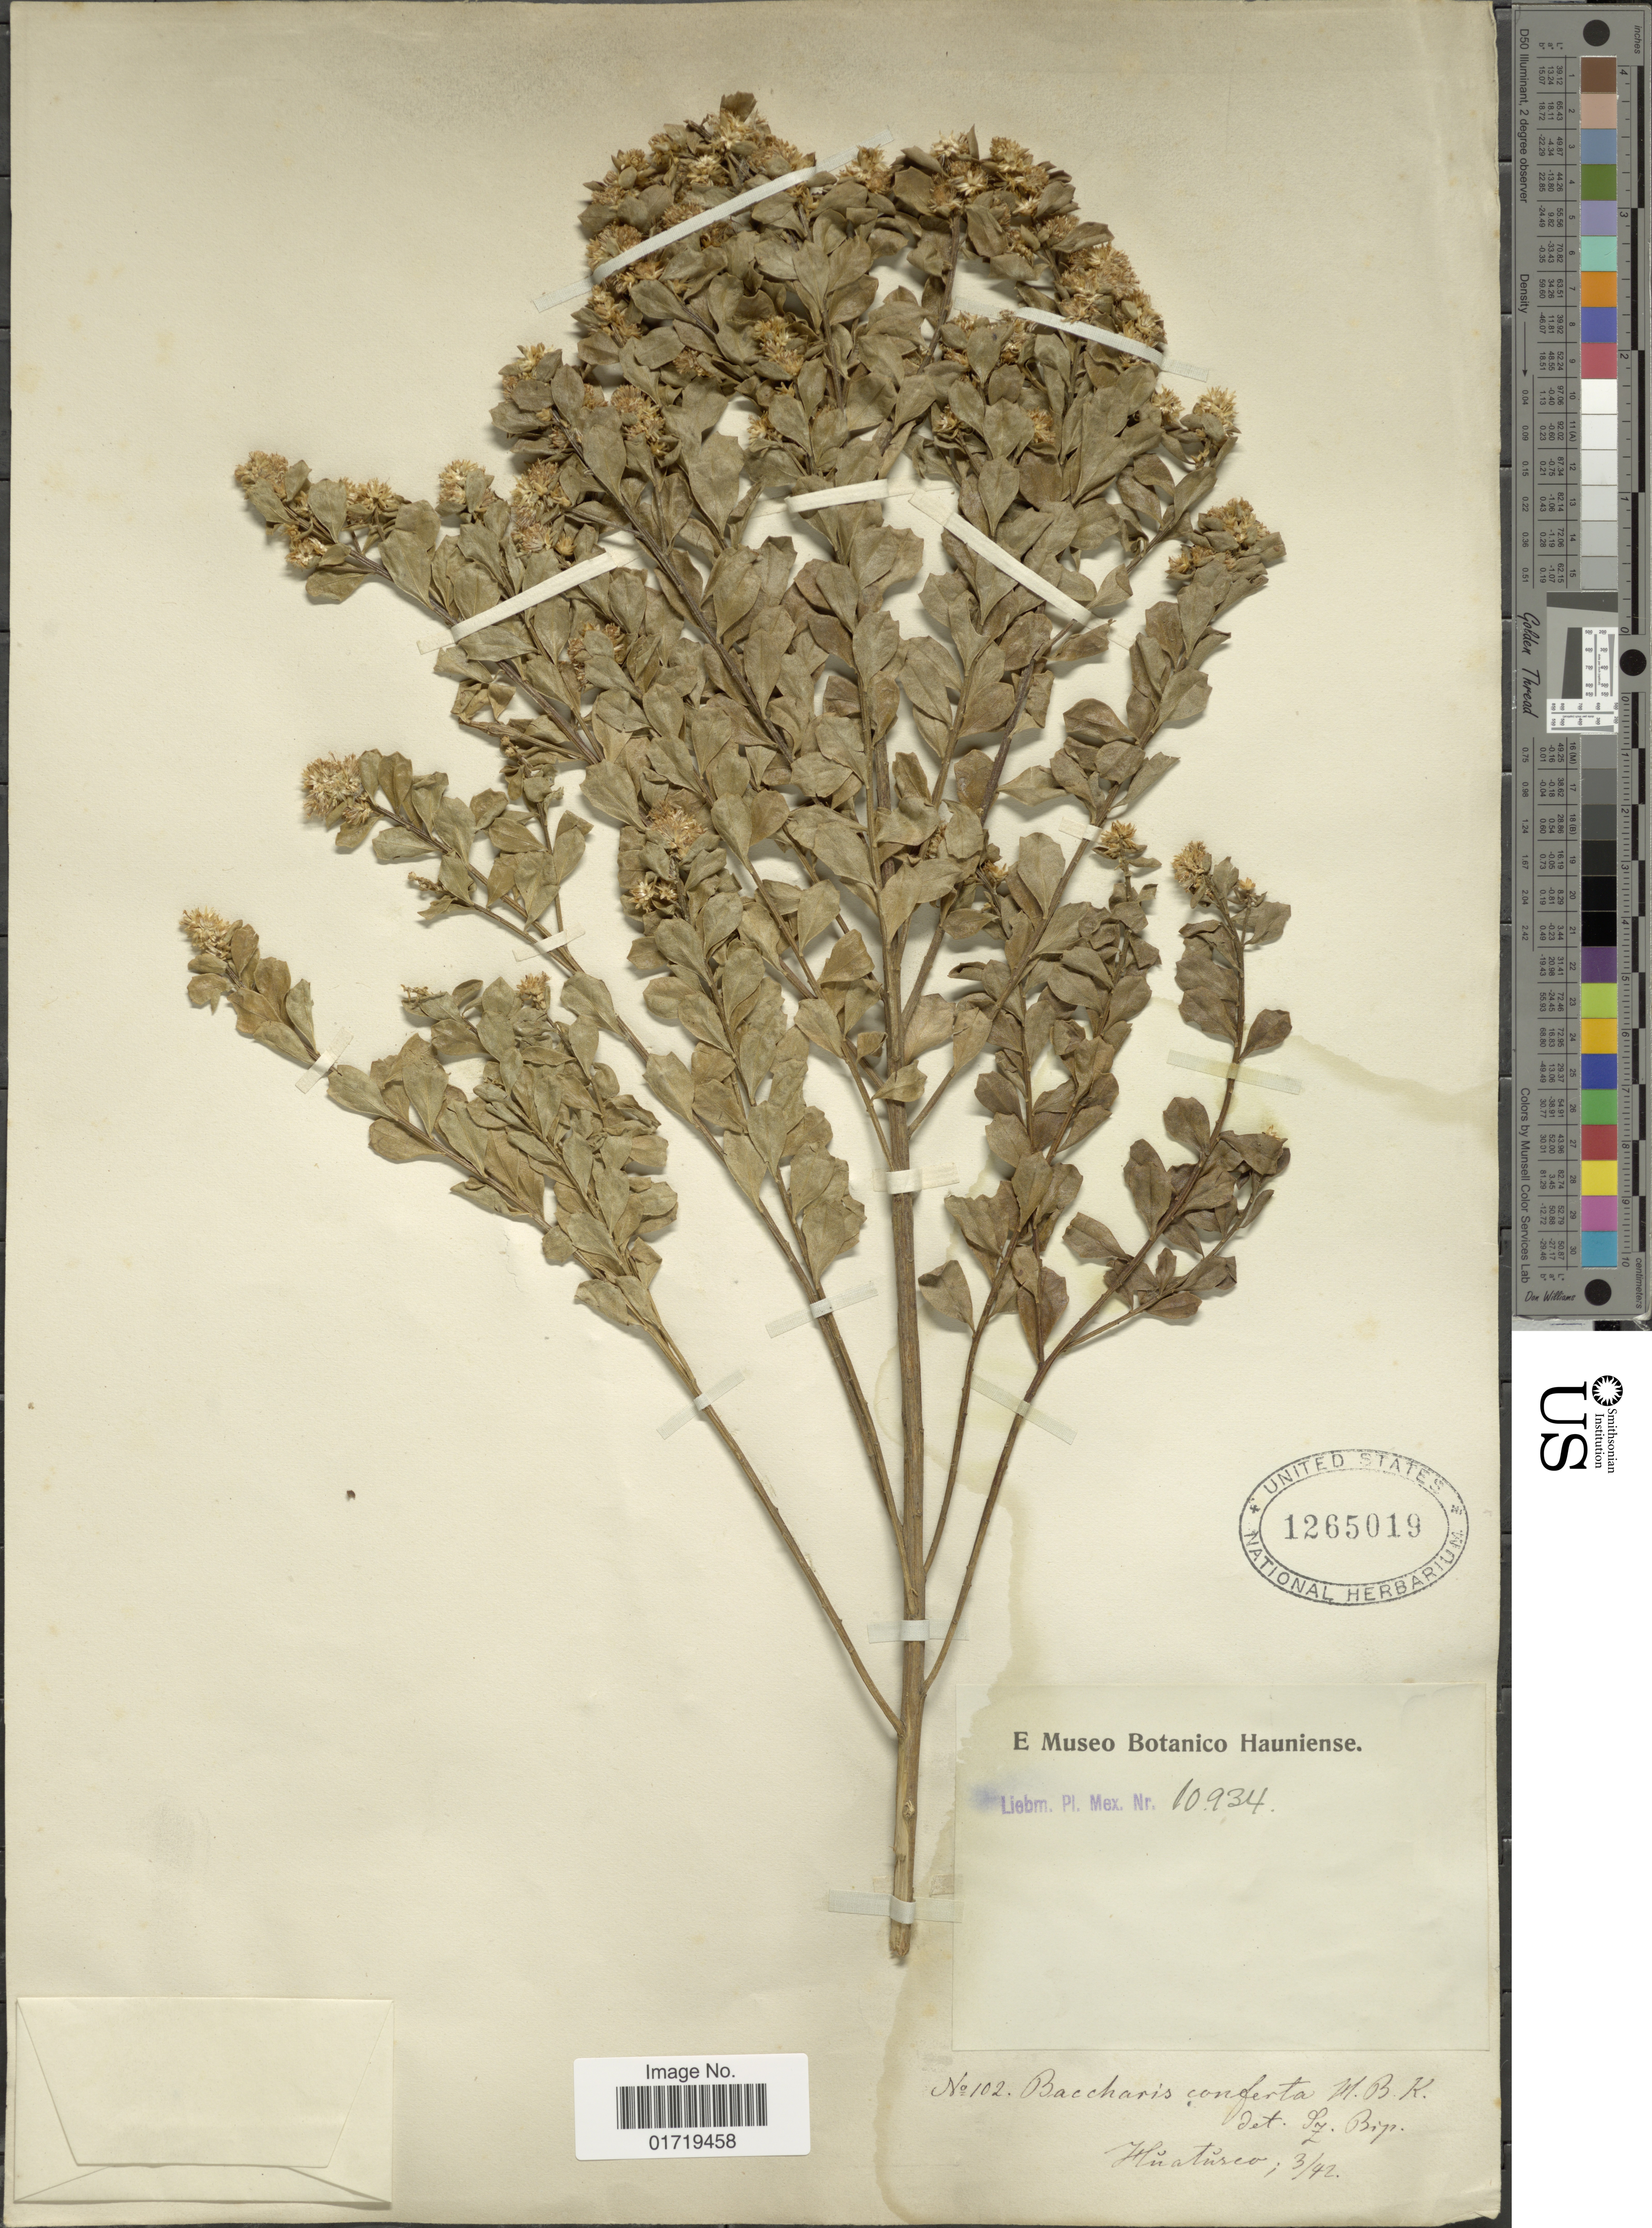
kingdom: Plantae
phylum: Tracheophyta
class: Magnoliopsida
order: Asterales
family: Asteraceae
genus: Baccharis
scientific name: Baccharis conferta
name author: Kunth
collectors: Liebman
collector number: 10934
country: Mexico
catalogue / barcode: US 1265019